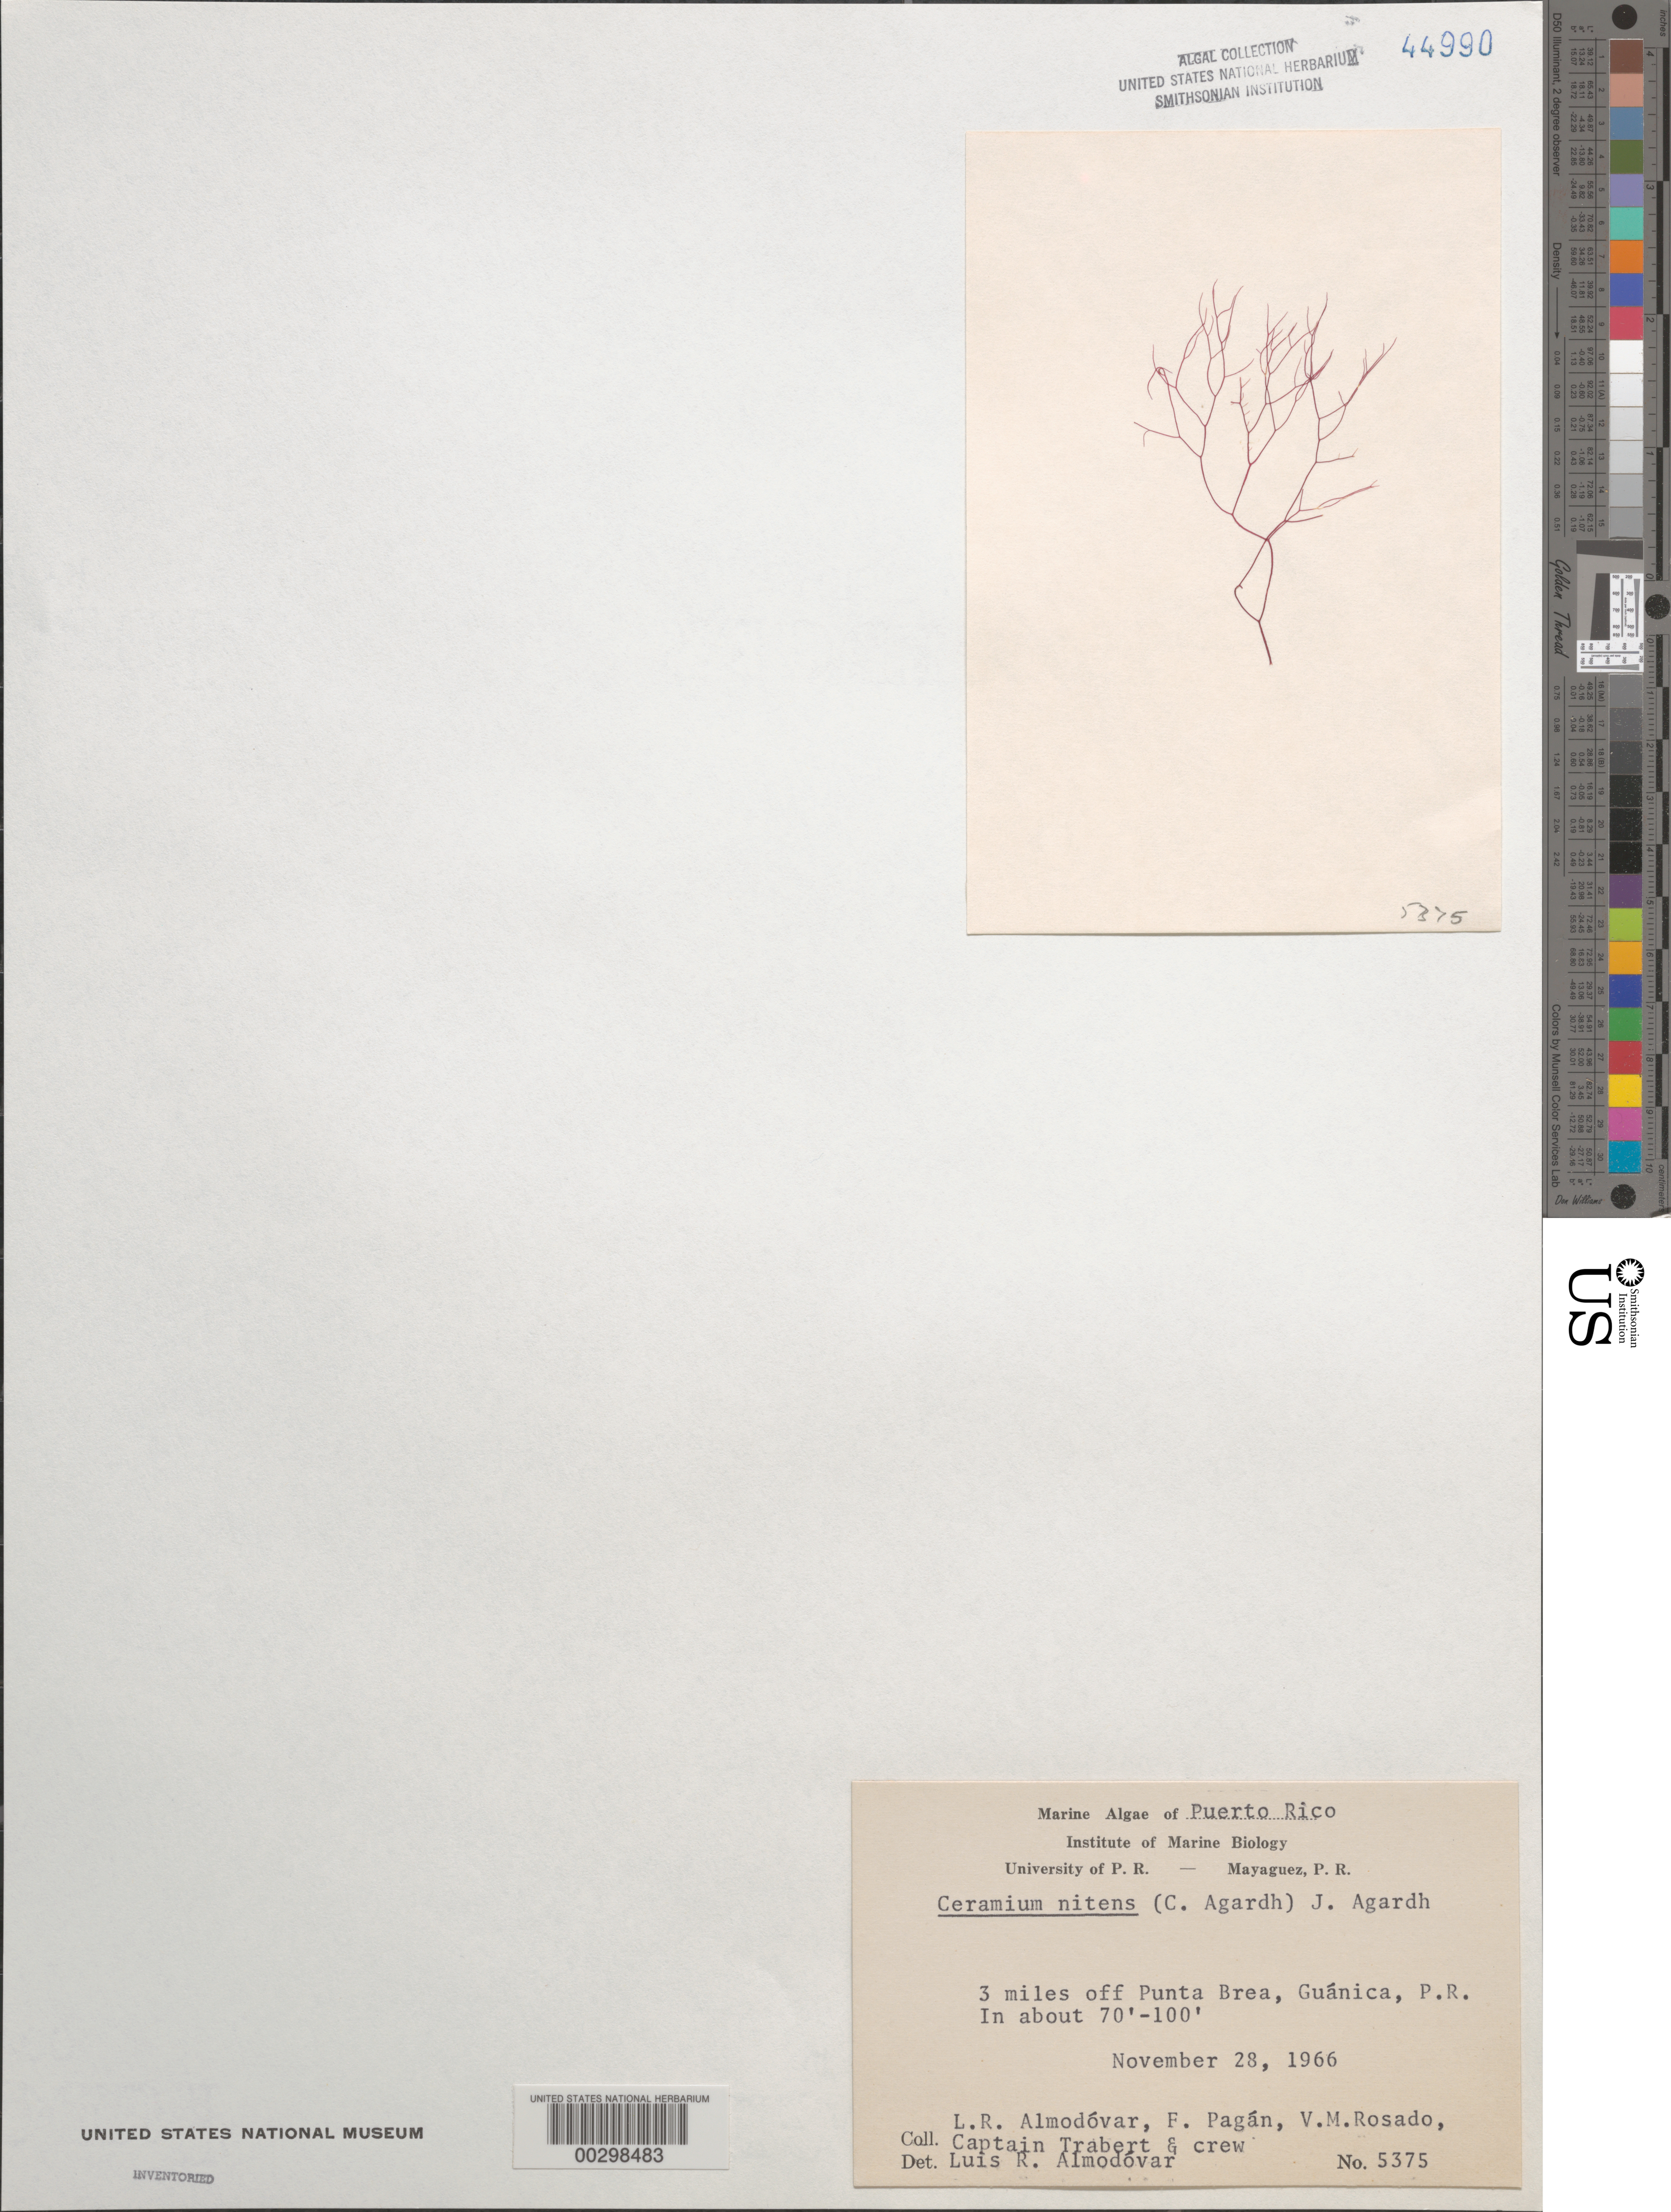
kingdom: Plantae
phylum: Rhodophyta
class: Florideophyceae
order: Ceramiales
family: Ceramiaceae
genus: Ceramium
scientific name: Ceramium nitens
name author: (C. Agardh) J. Agardh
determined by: Almodovar, L. R.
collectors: L. Almodovar, F. Pagan, V. Rosado, C. Trabert & Crew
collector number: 5375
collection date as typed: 28 Nov 1966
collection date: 1966-11-28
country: Puerto Rico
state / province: Guanica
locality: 3 miles off Punta Brea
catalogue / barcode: US 44990